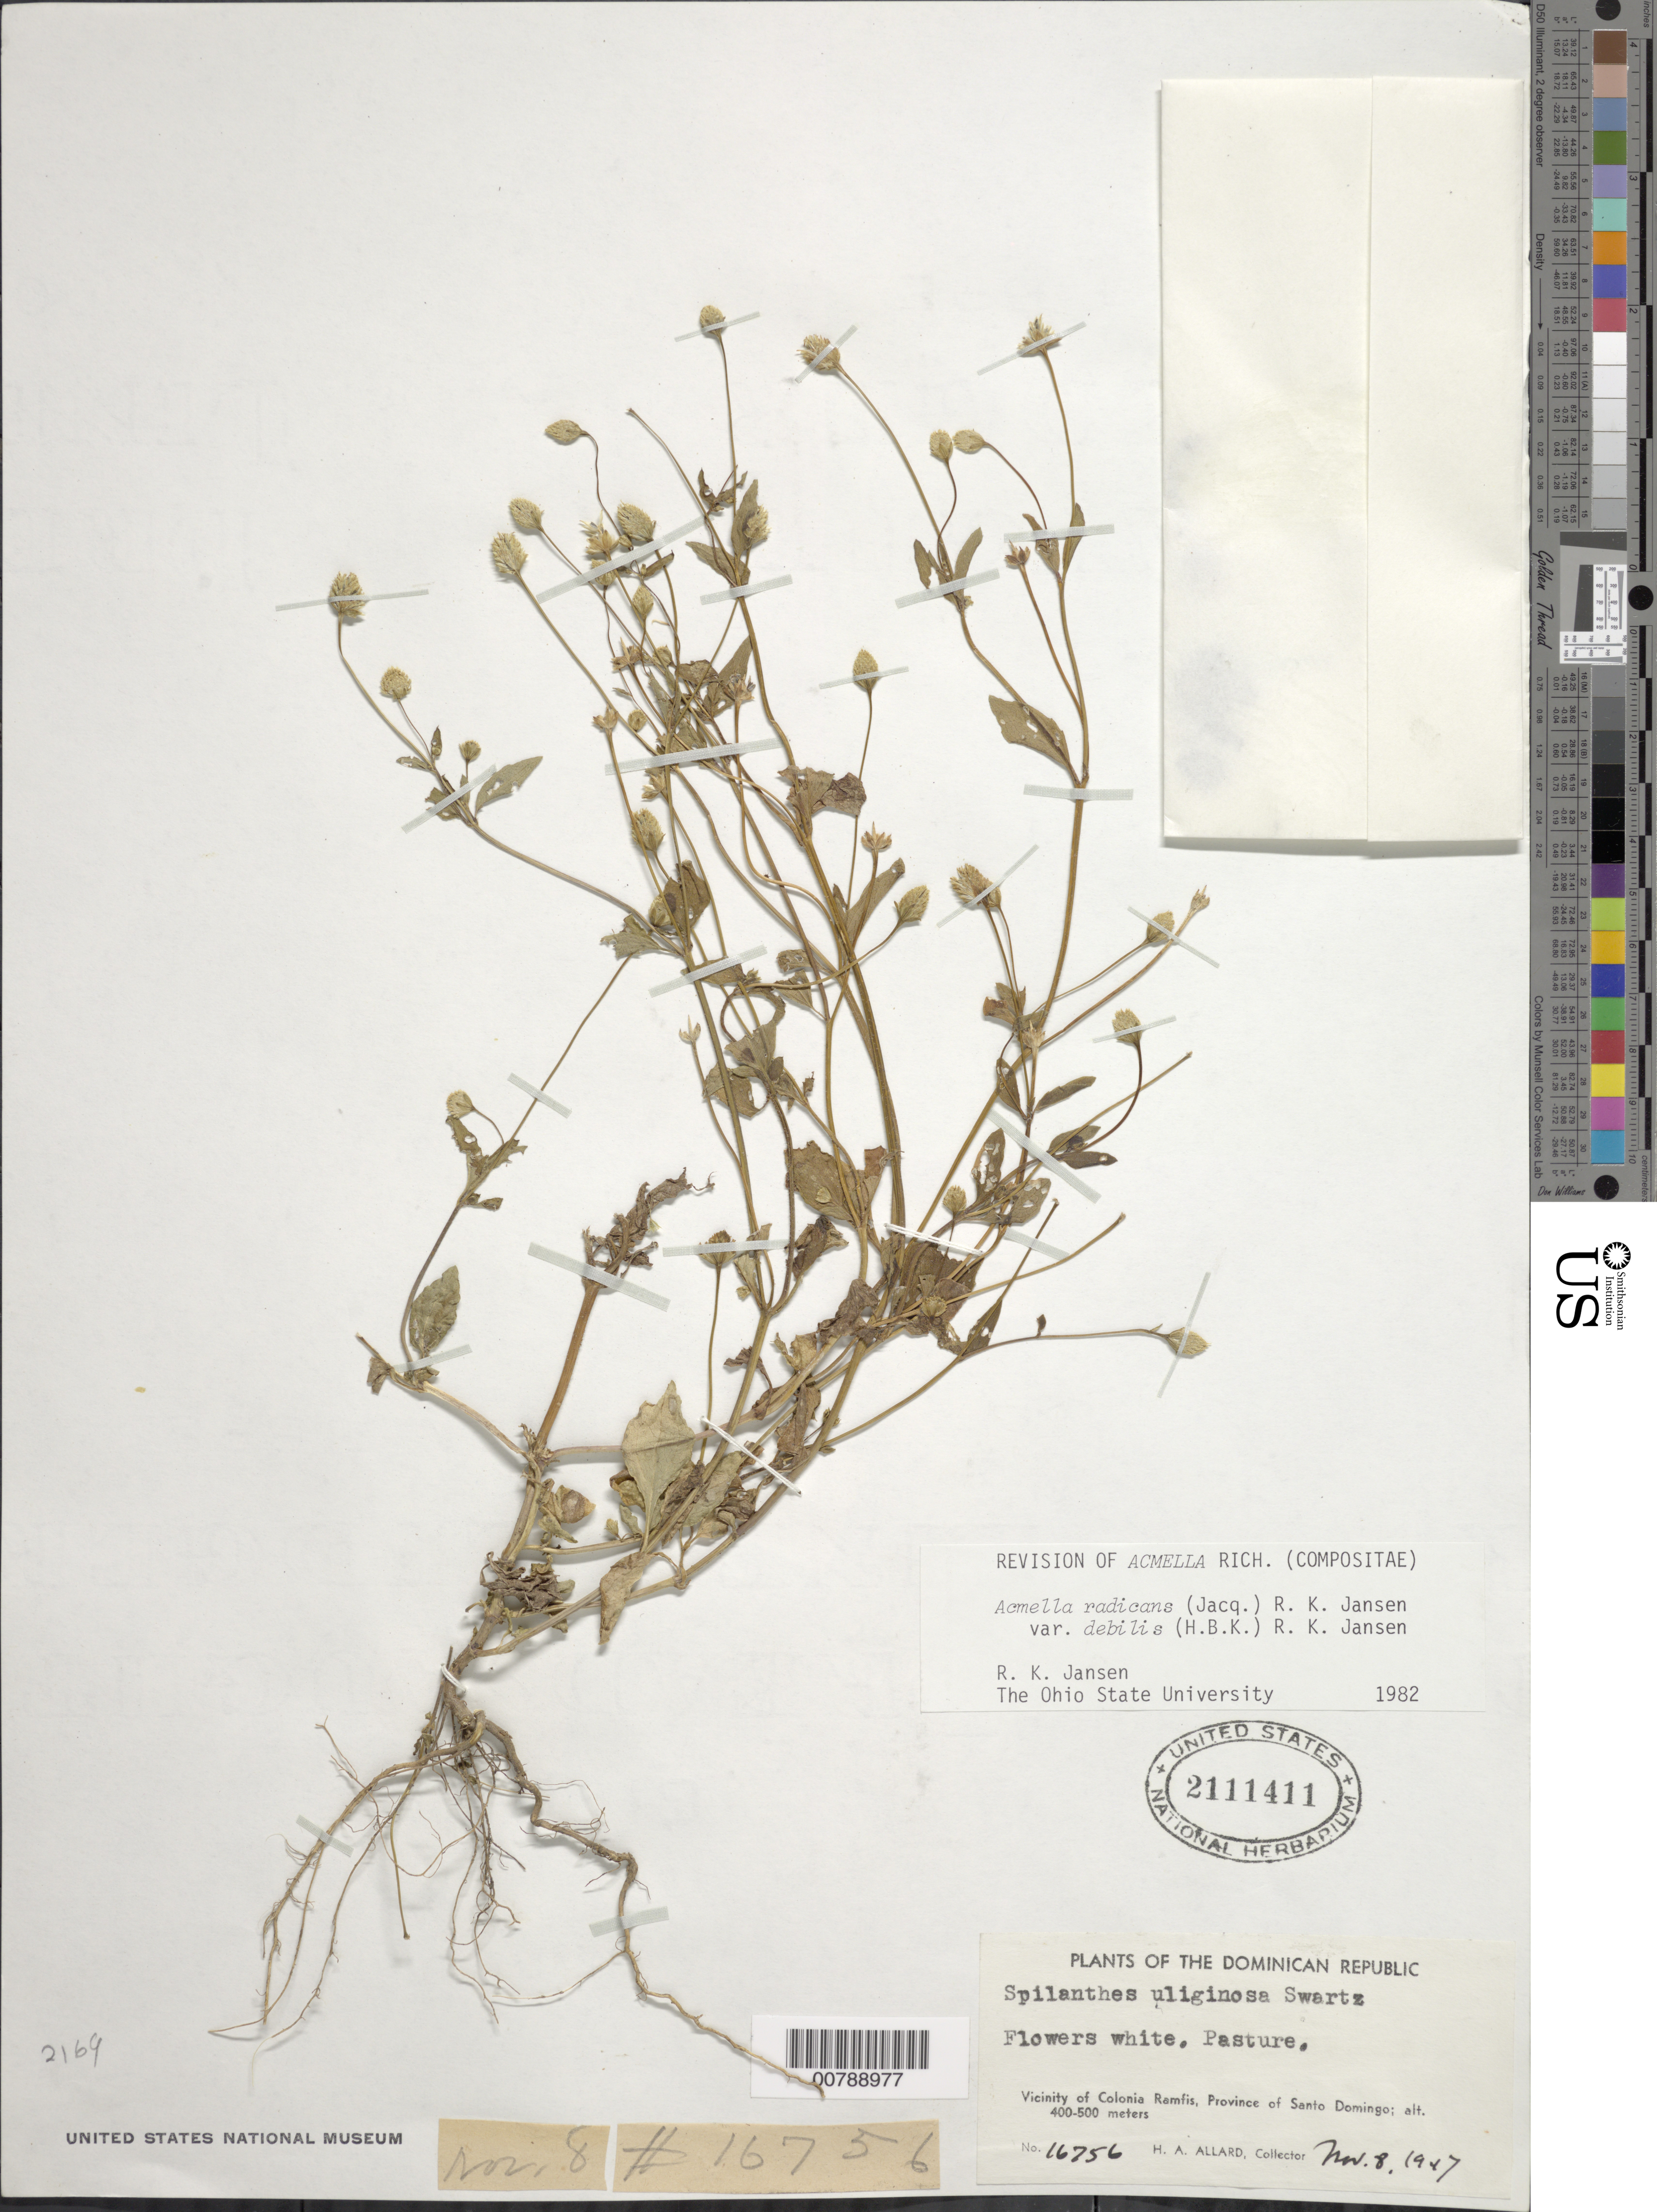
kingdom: Plantae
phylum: Tracheophyta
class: Magnoliopsida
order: Asterales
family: Asteraceae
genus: Acmella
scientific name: Acmella radicans var. debilis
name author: (Kunth) R.K. Jansen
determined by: Jansen, R. K.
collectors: H. A. Allard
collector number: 16756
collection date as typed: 08 Nov 1947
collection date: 1947-11-08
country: Dominican Republic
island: Hispaniola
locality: Vicinity of Colonia Ramfis, Province of Santo Domingo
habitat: Pasture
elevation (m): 400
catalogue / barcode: US 2111411